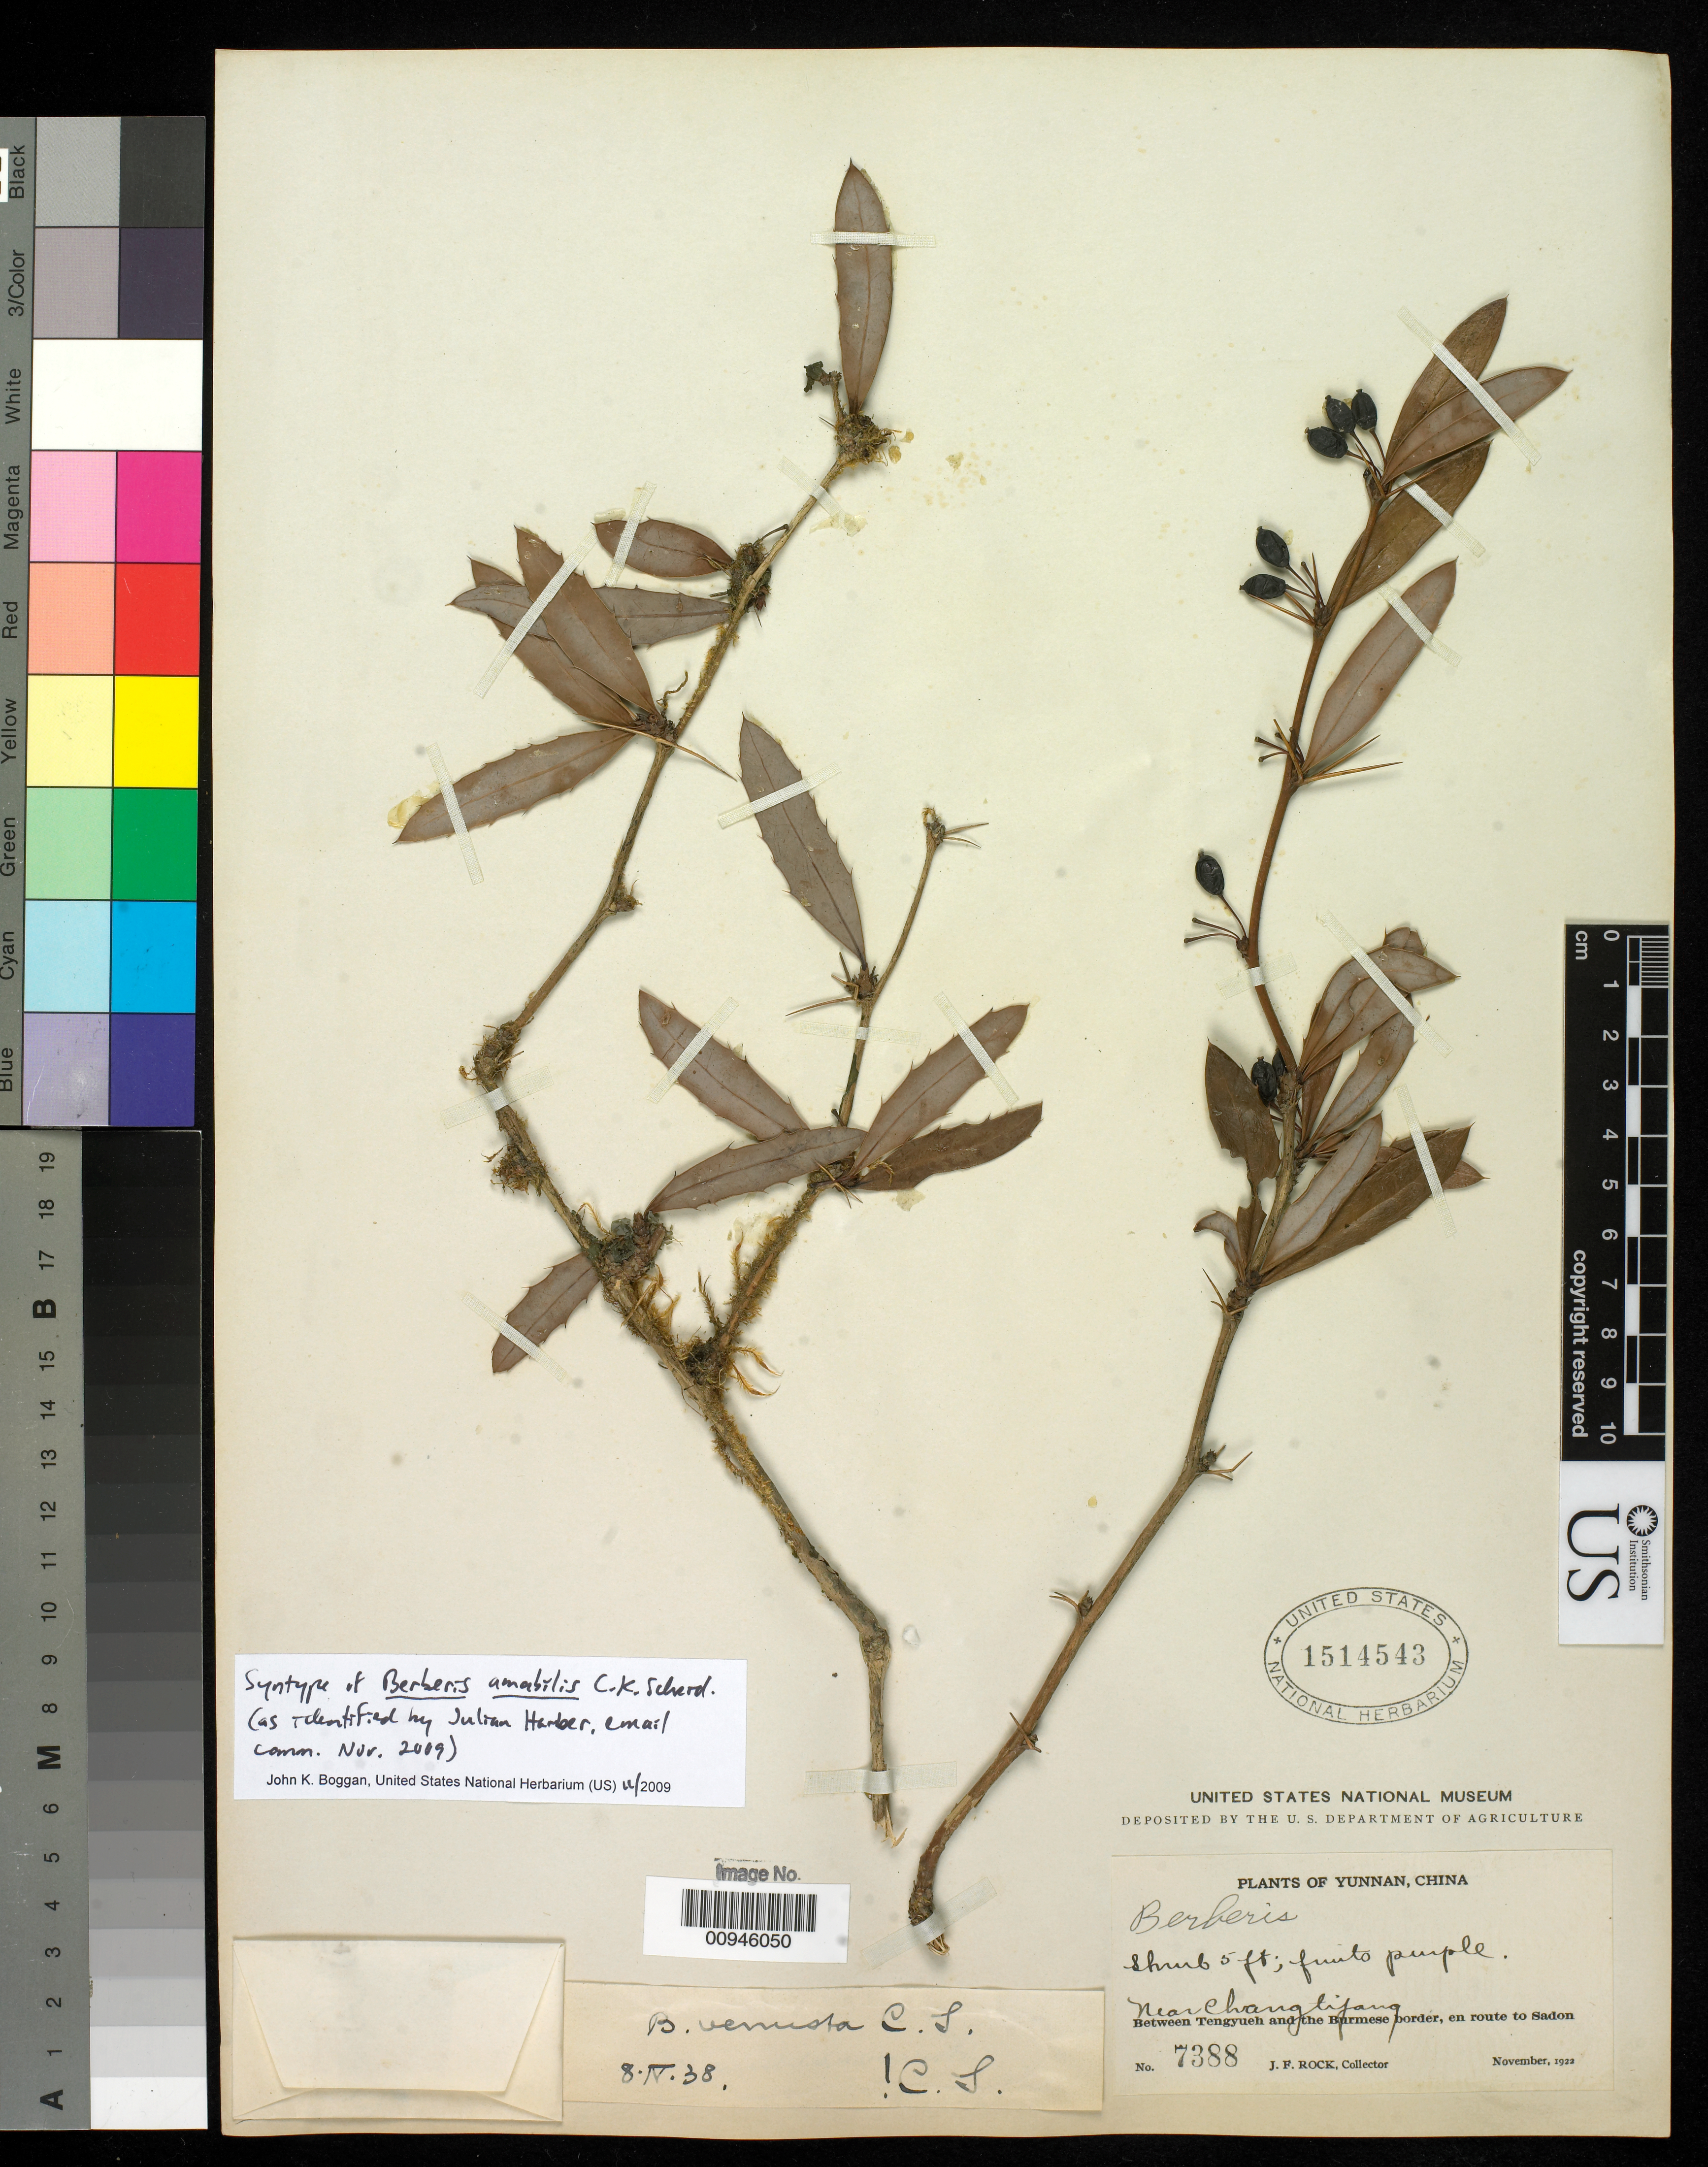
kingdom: Plantae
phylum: Tracheophyta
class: Magnoliopsida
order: Ranunculales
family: Berberidaceae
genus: Berberis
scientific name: Berberis amabilis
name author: C.K. Schneid.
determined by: Harber, Julian, (UNITED KINGDOM)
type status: Syntype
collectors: J. F. Rock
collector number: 7388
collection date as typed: Nov 1922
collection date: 1922-11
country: China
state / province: Yunnan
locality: Between Tengyueh and the Burmese border, en route to Sadon. Near Changtipang.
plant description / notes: Type status and currently accepted name as communicated by Julian Harber, email comm. Nov. 2009.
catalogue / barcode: US 1514543